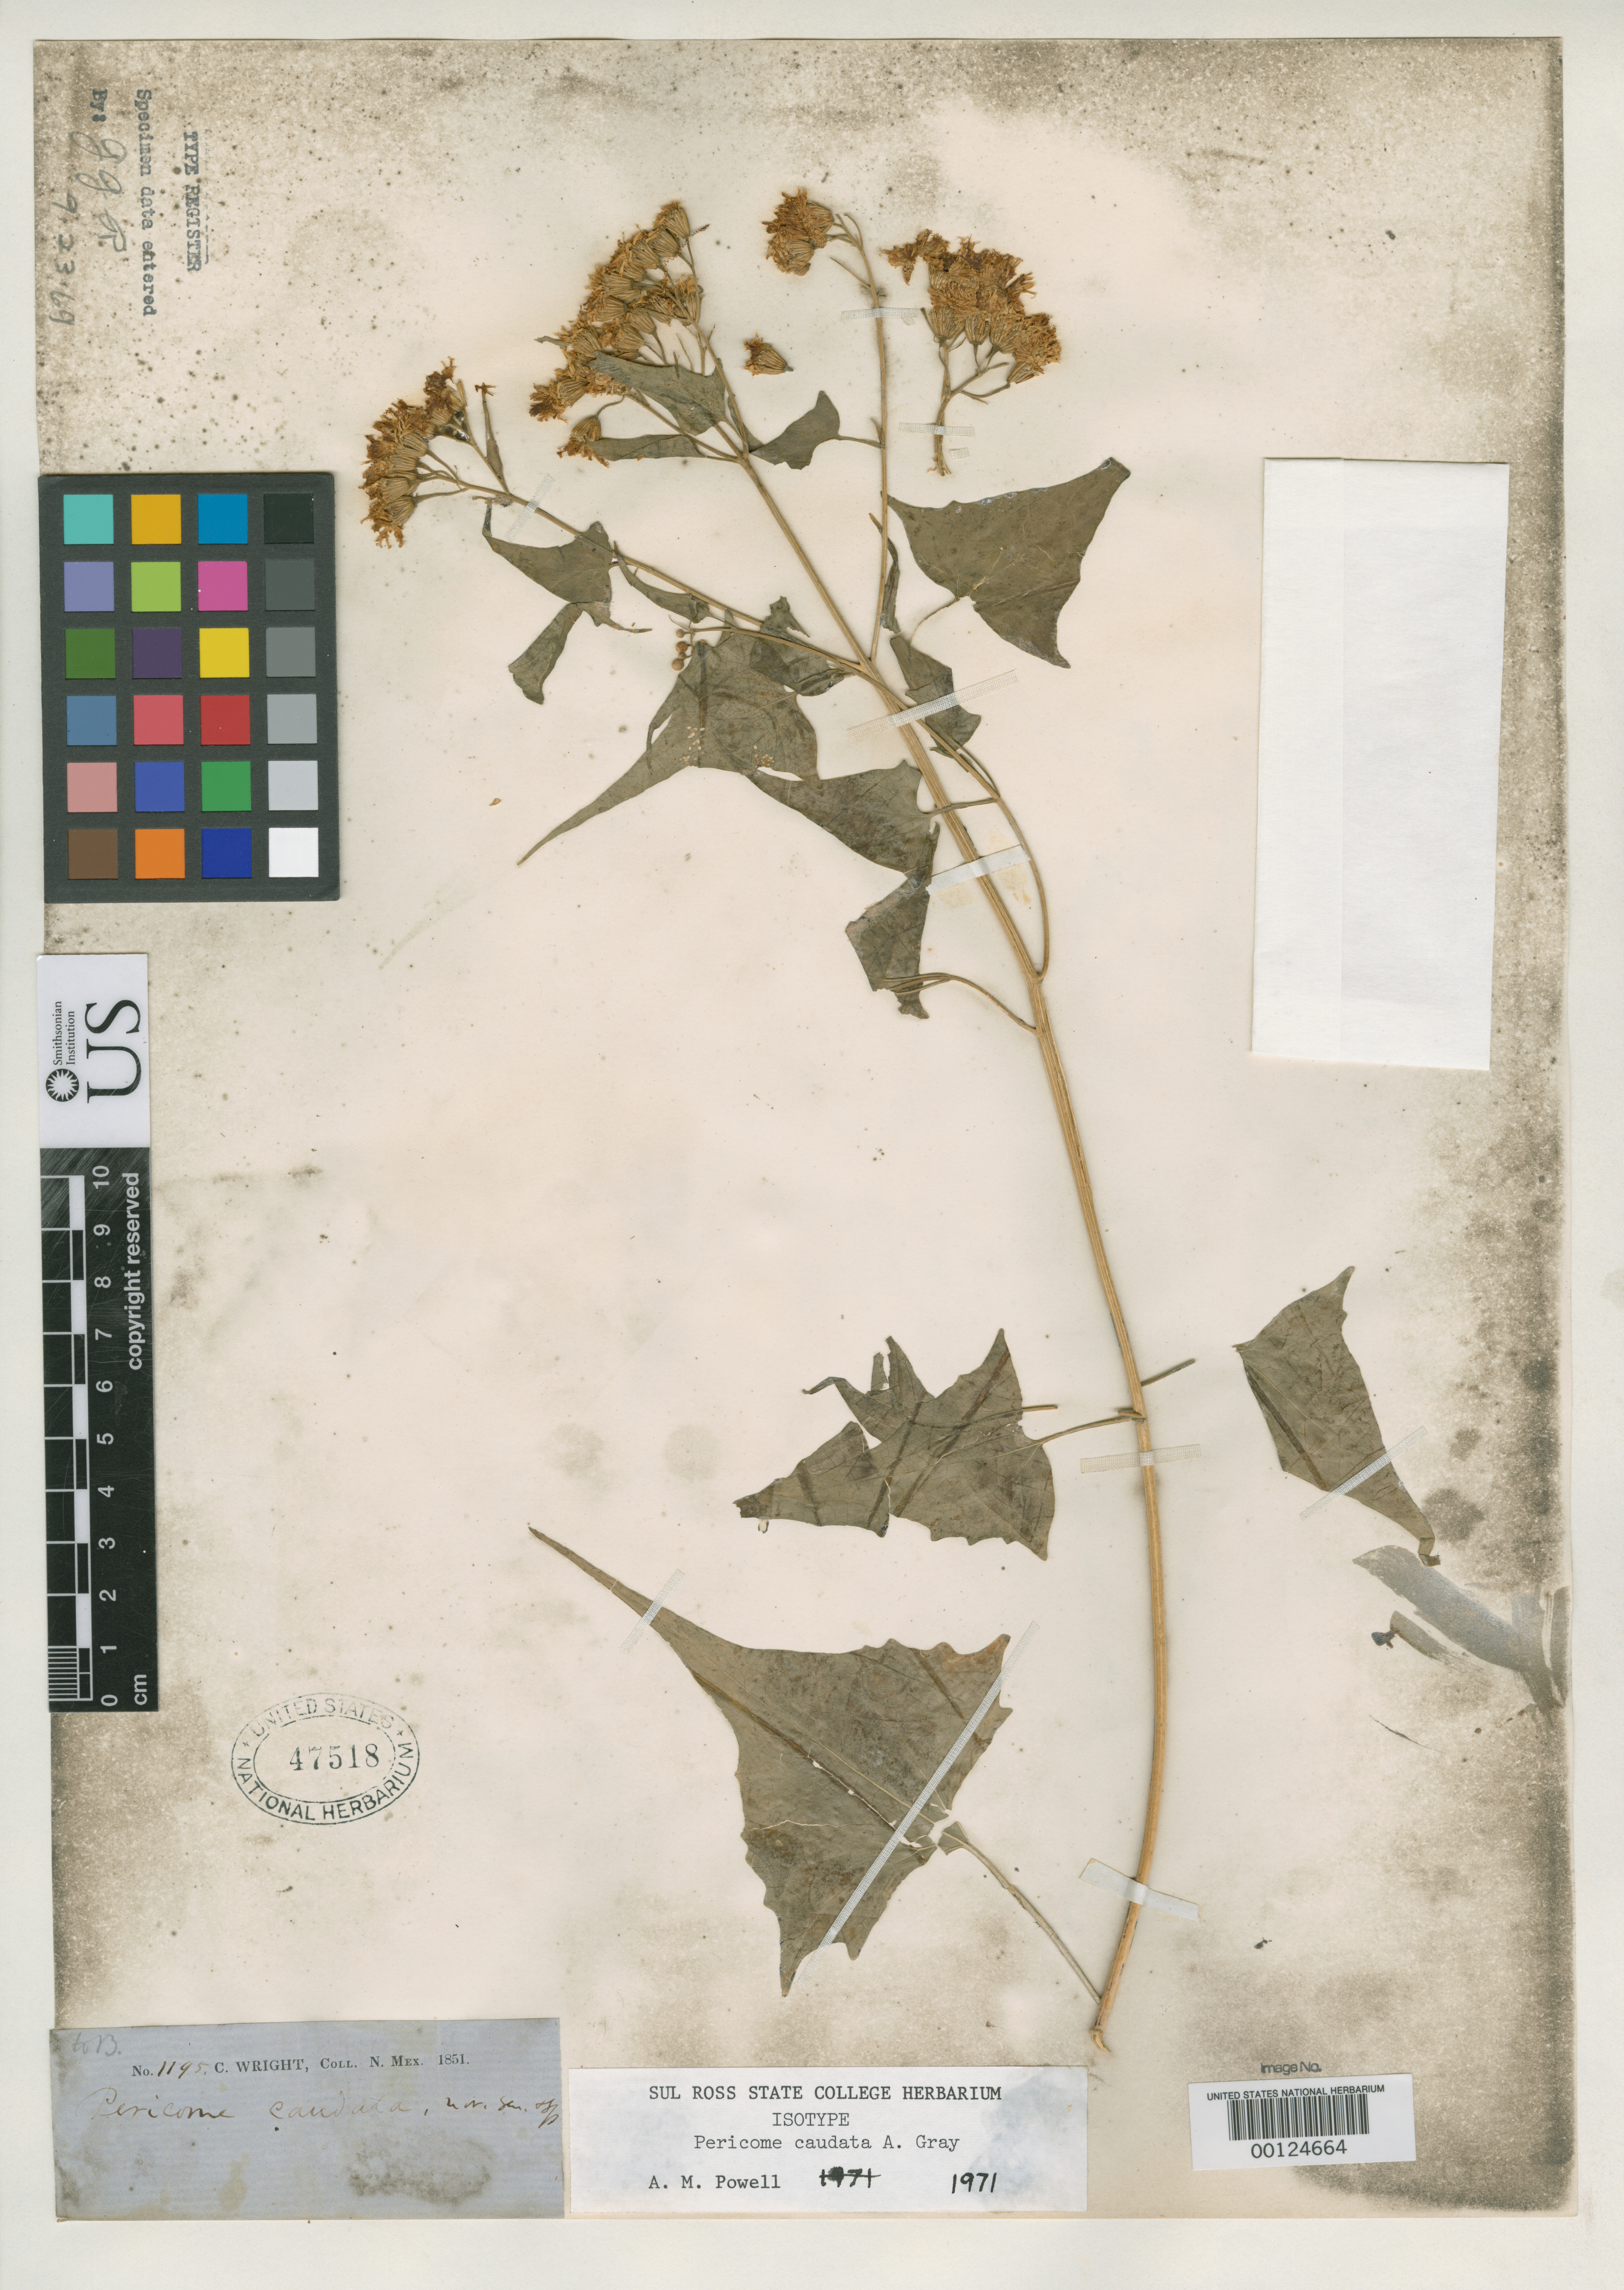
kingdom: Plantae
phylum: Tracheophyta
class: Magnoliopsida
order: Asterales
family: Asteraceae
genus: Pericome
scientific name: Pericome caudata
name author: A. Gray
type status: Type Collection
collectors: C. Wright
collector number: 1195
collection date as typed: Oct 1851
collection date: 1851-10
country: United States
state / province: New Mexico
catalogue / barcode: US 75277